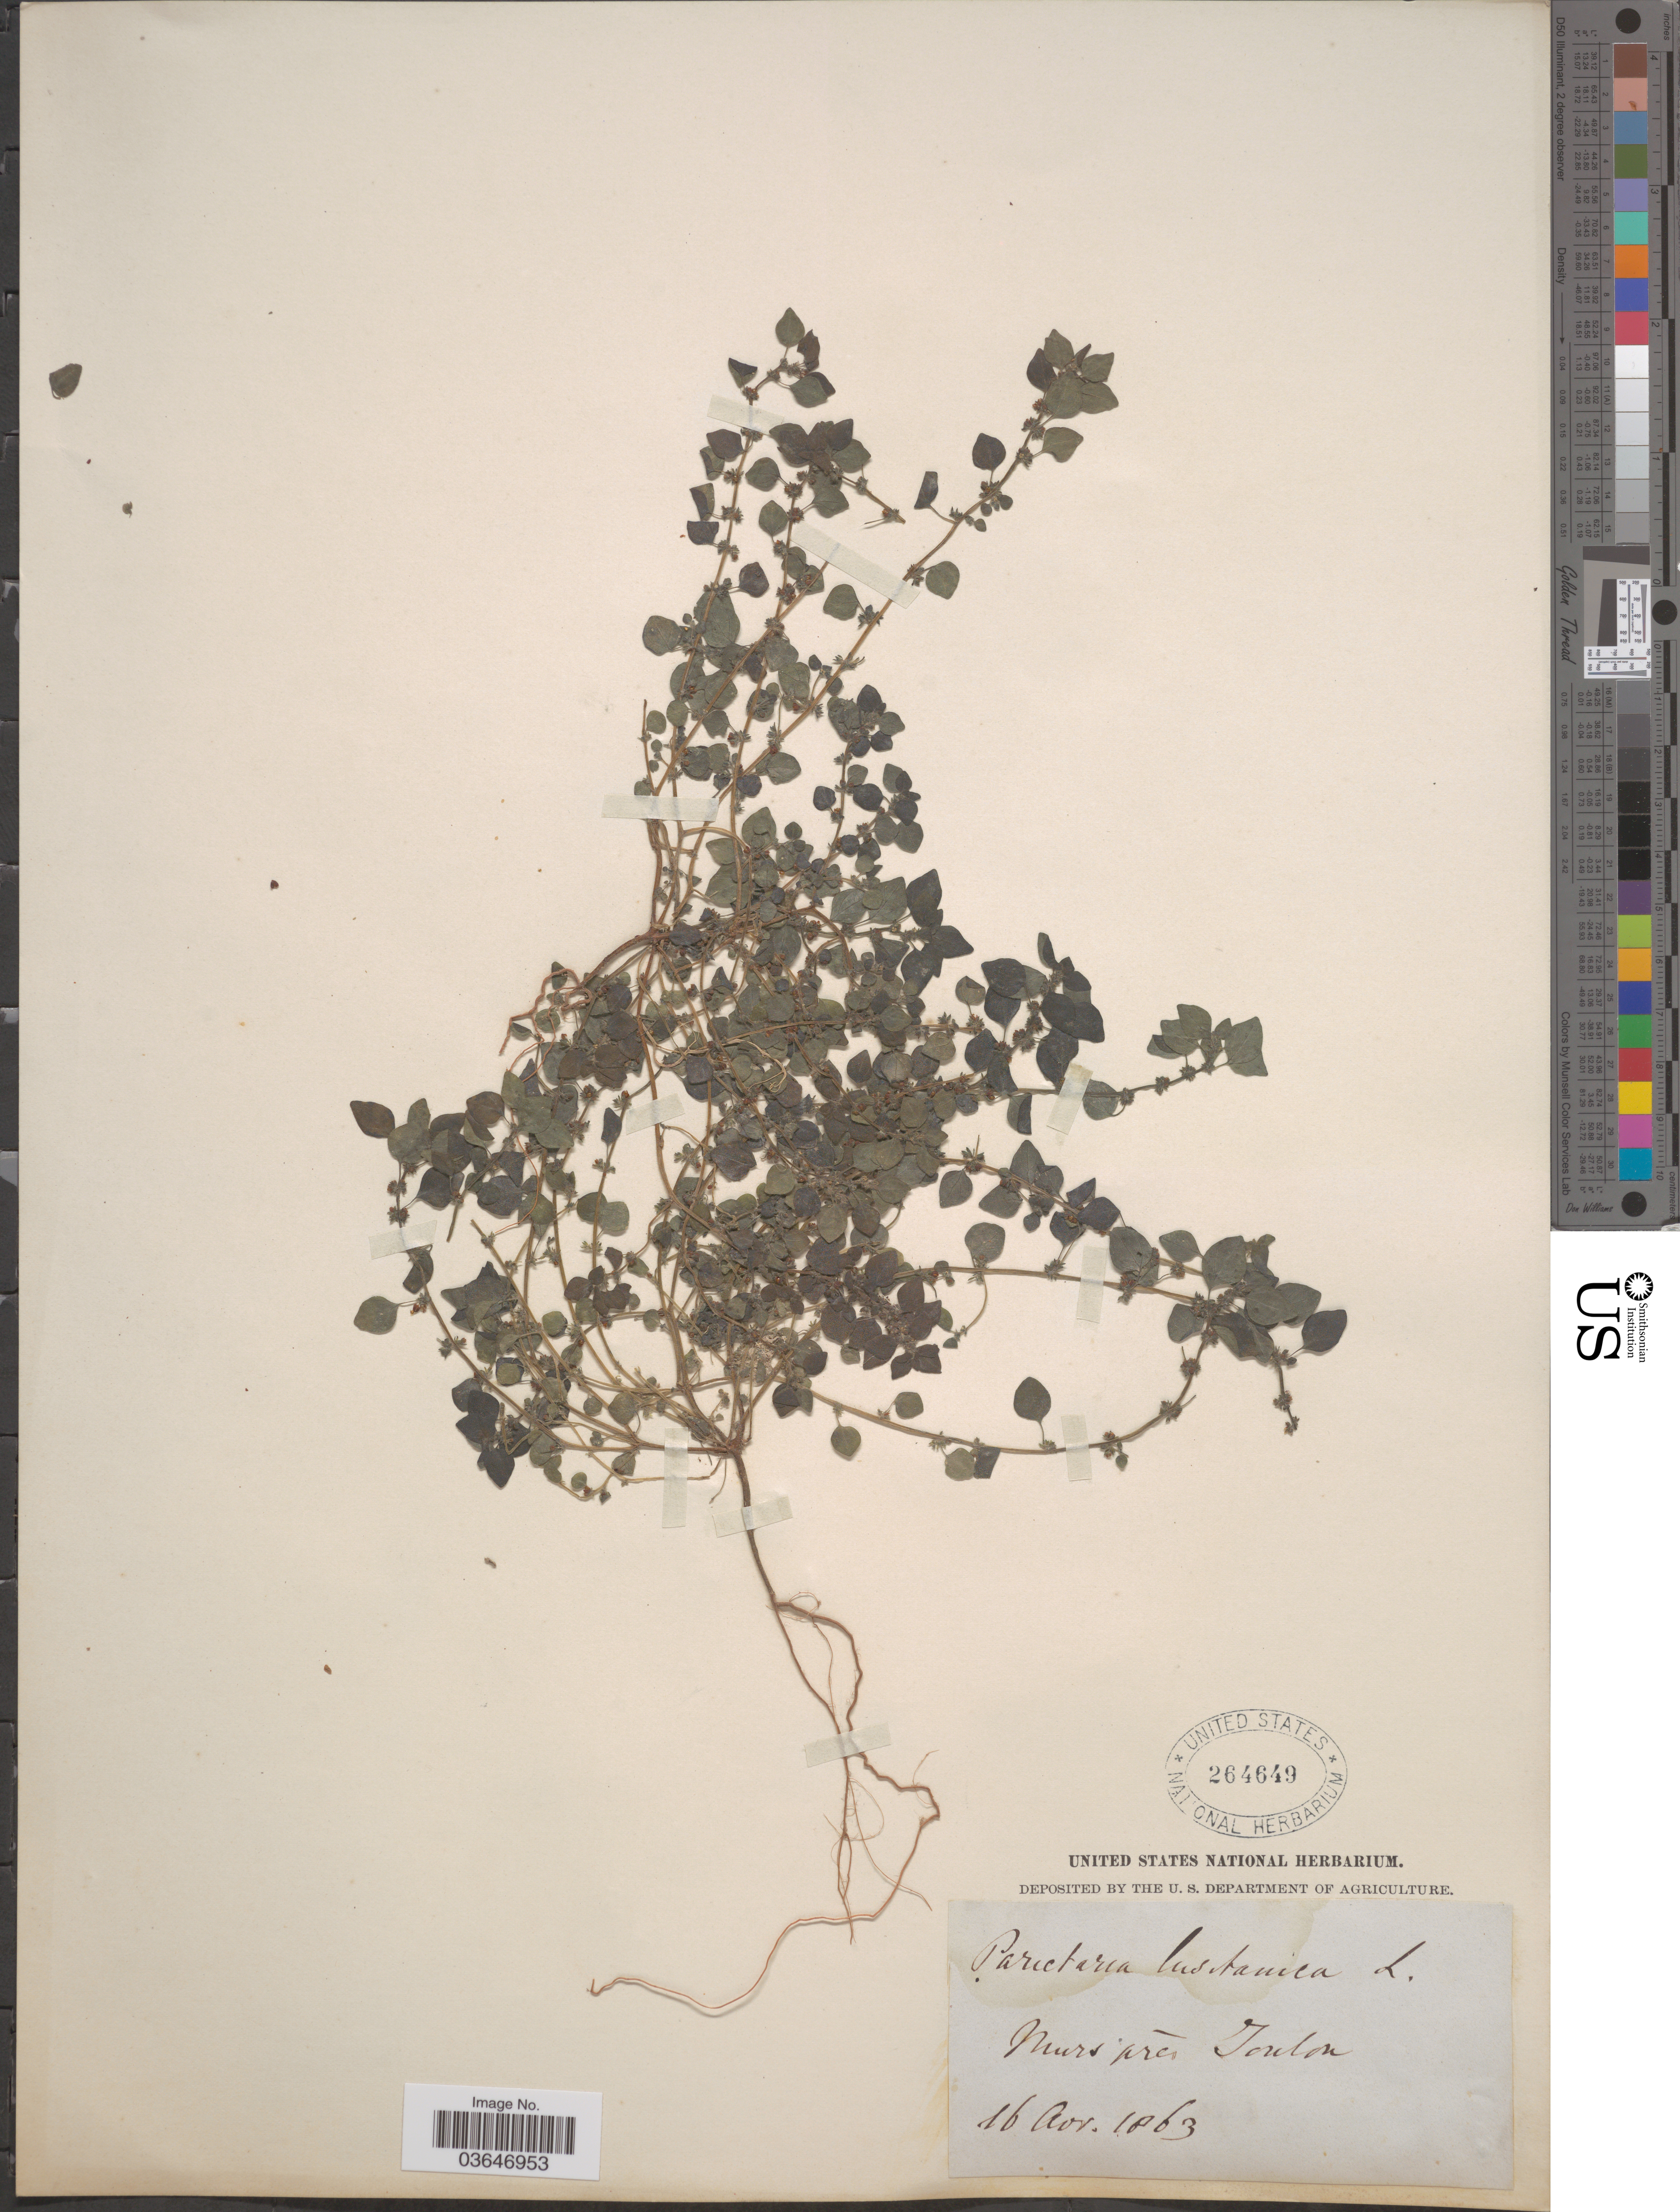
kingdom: Plantae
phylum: Tracheophyta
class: Magnoliopsida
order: Rosales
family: Urticaceae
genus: Parietaria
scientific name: Parietaria lusitanica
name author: L.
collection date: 1863-08-16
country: France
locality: Murs prés Toulon.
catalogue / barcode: US 264649